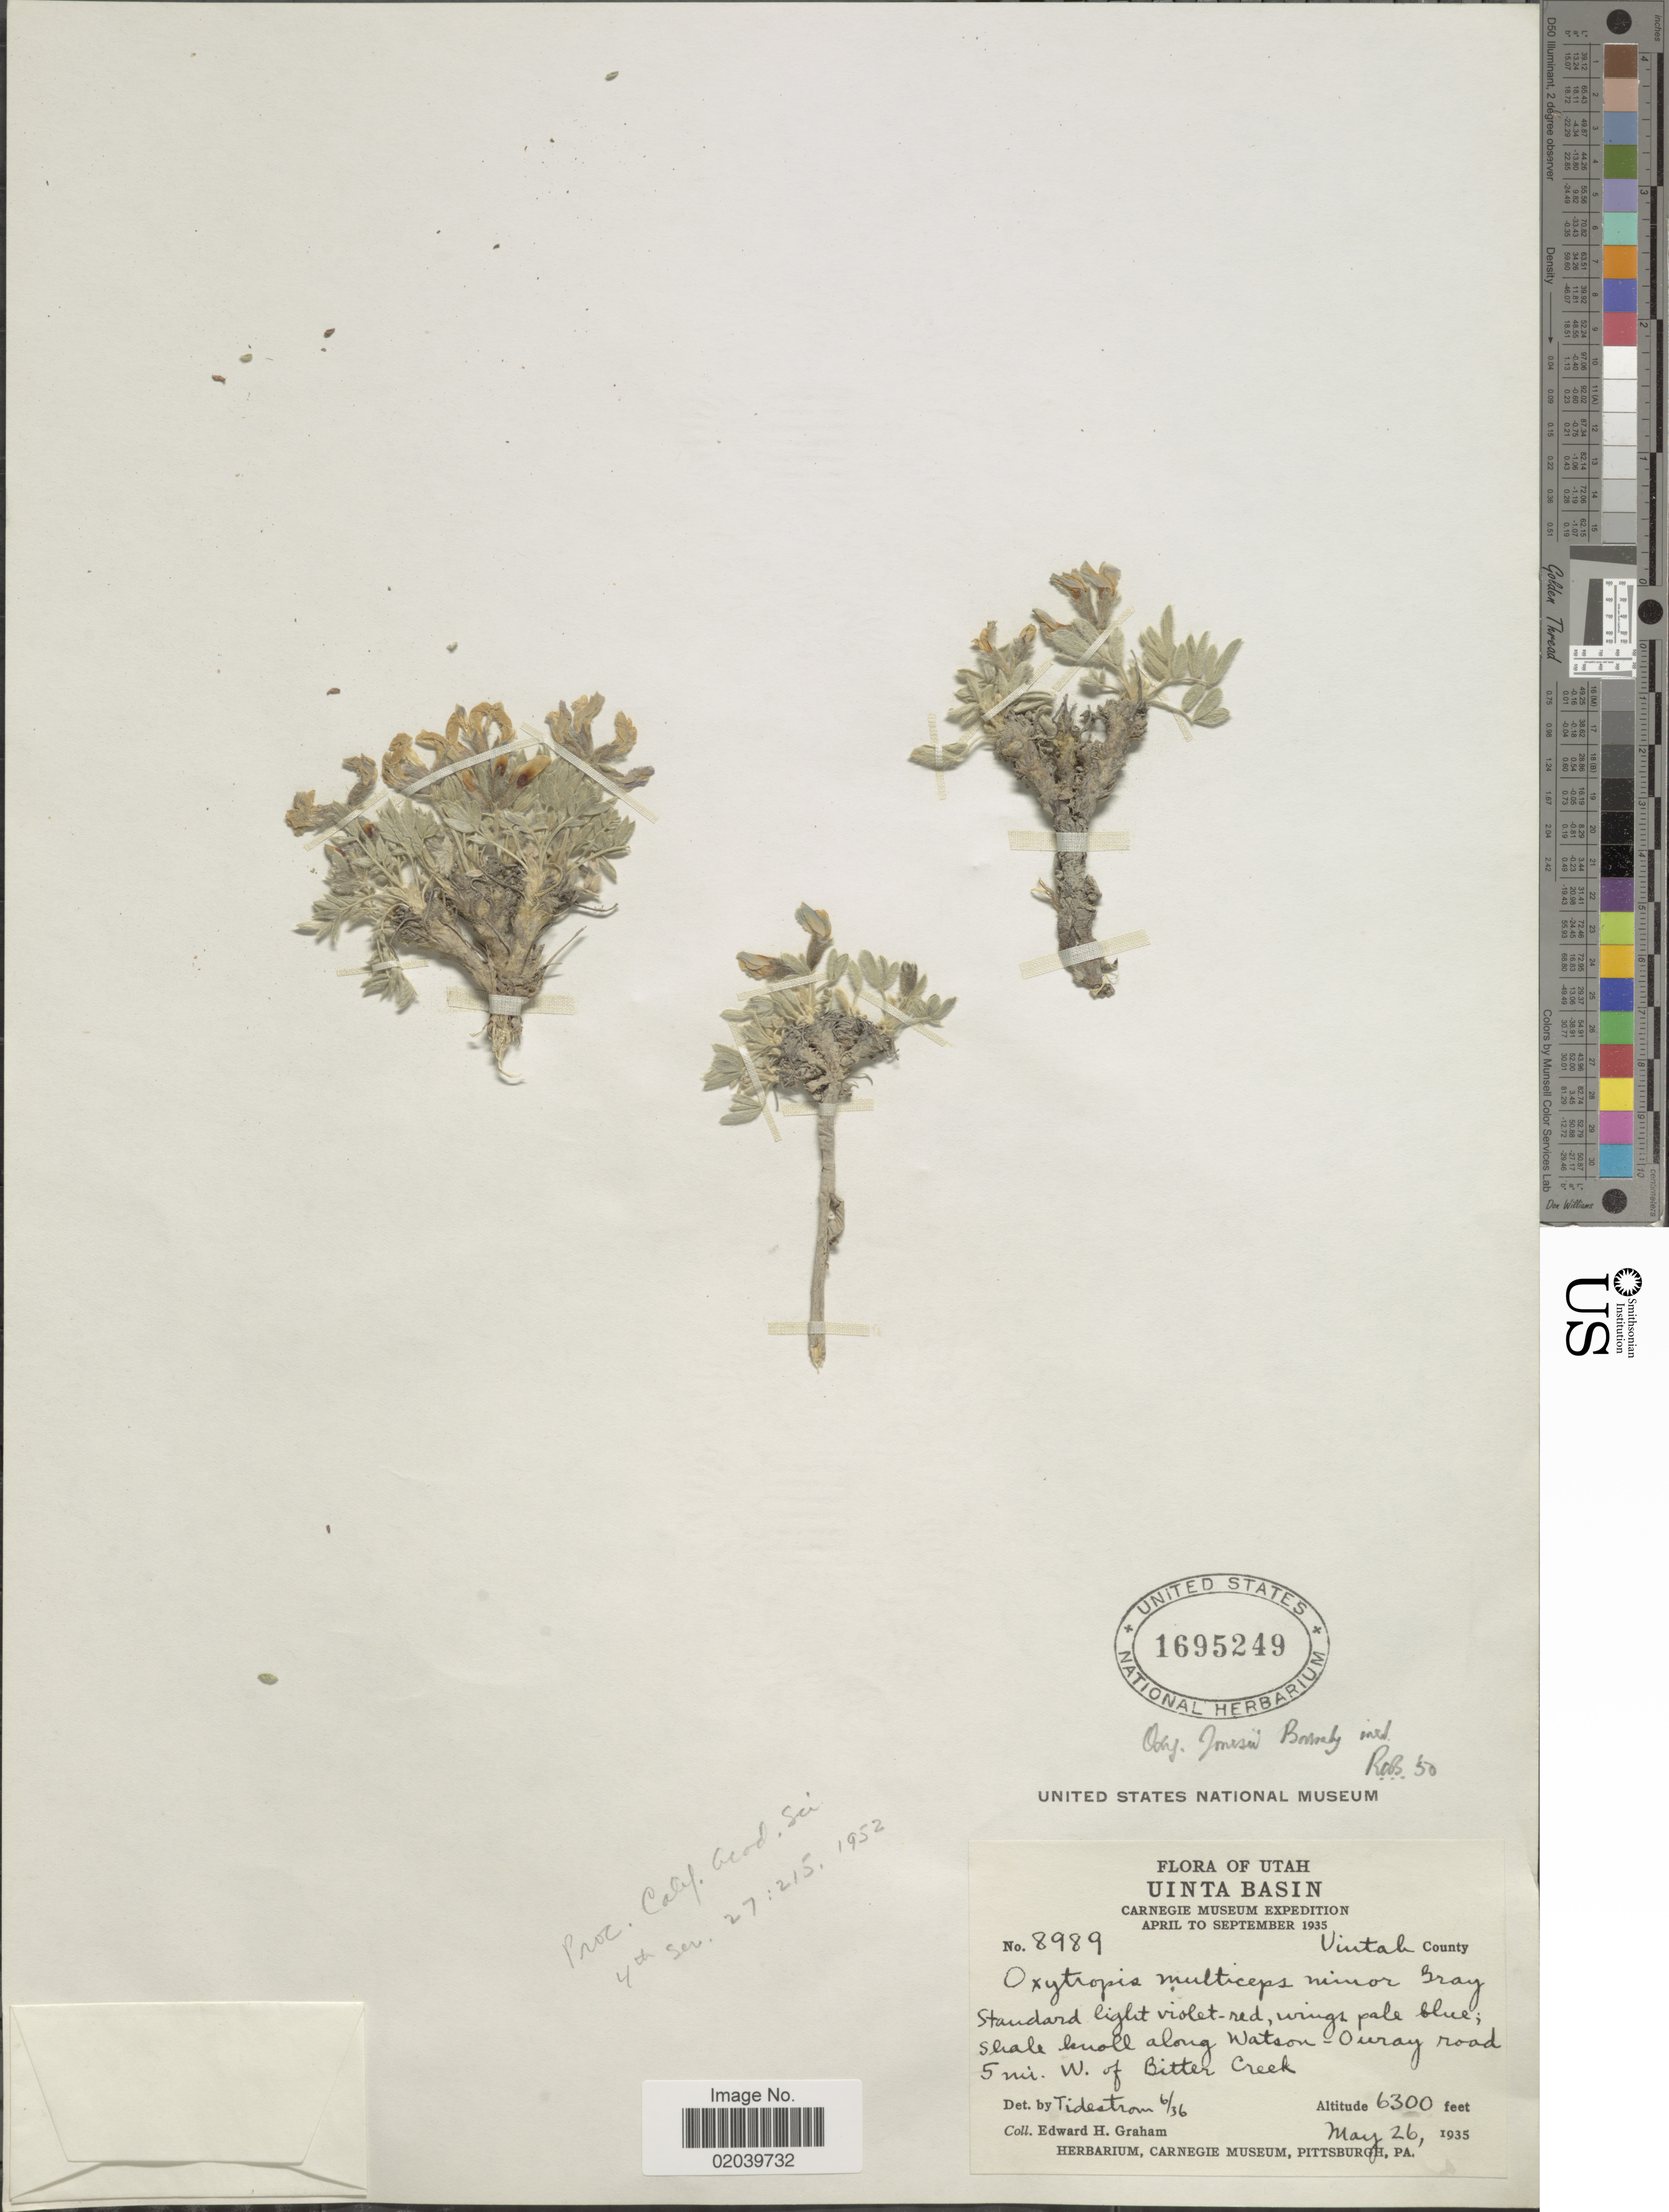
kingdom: Plantae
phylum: Tracheophyta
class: Magnoliopsida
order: Fabales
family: Fabaceae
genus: Oxytropis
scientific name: Oxytropis jonesii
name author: Barneby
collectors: E. H. Graham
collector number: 8989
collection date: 1935-05-26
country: United States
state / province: Utah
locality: Uinta Basin. Shale knoll along Watson-Ouray road 5 mi. W. of Bitter Creek.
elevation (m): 1920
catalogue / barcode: US 1695249